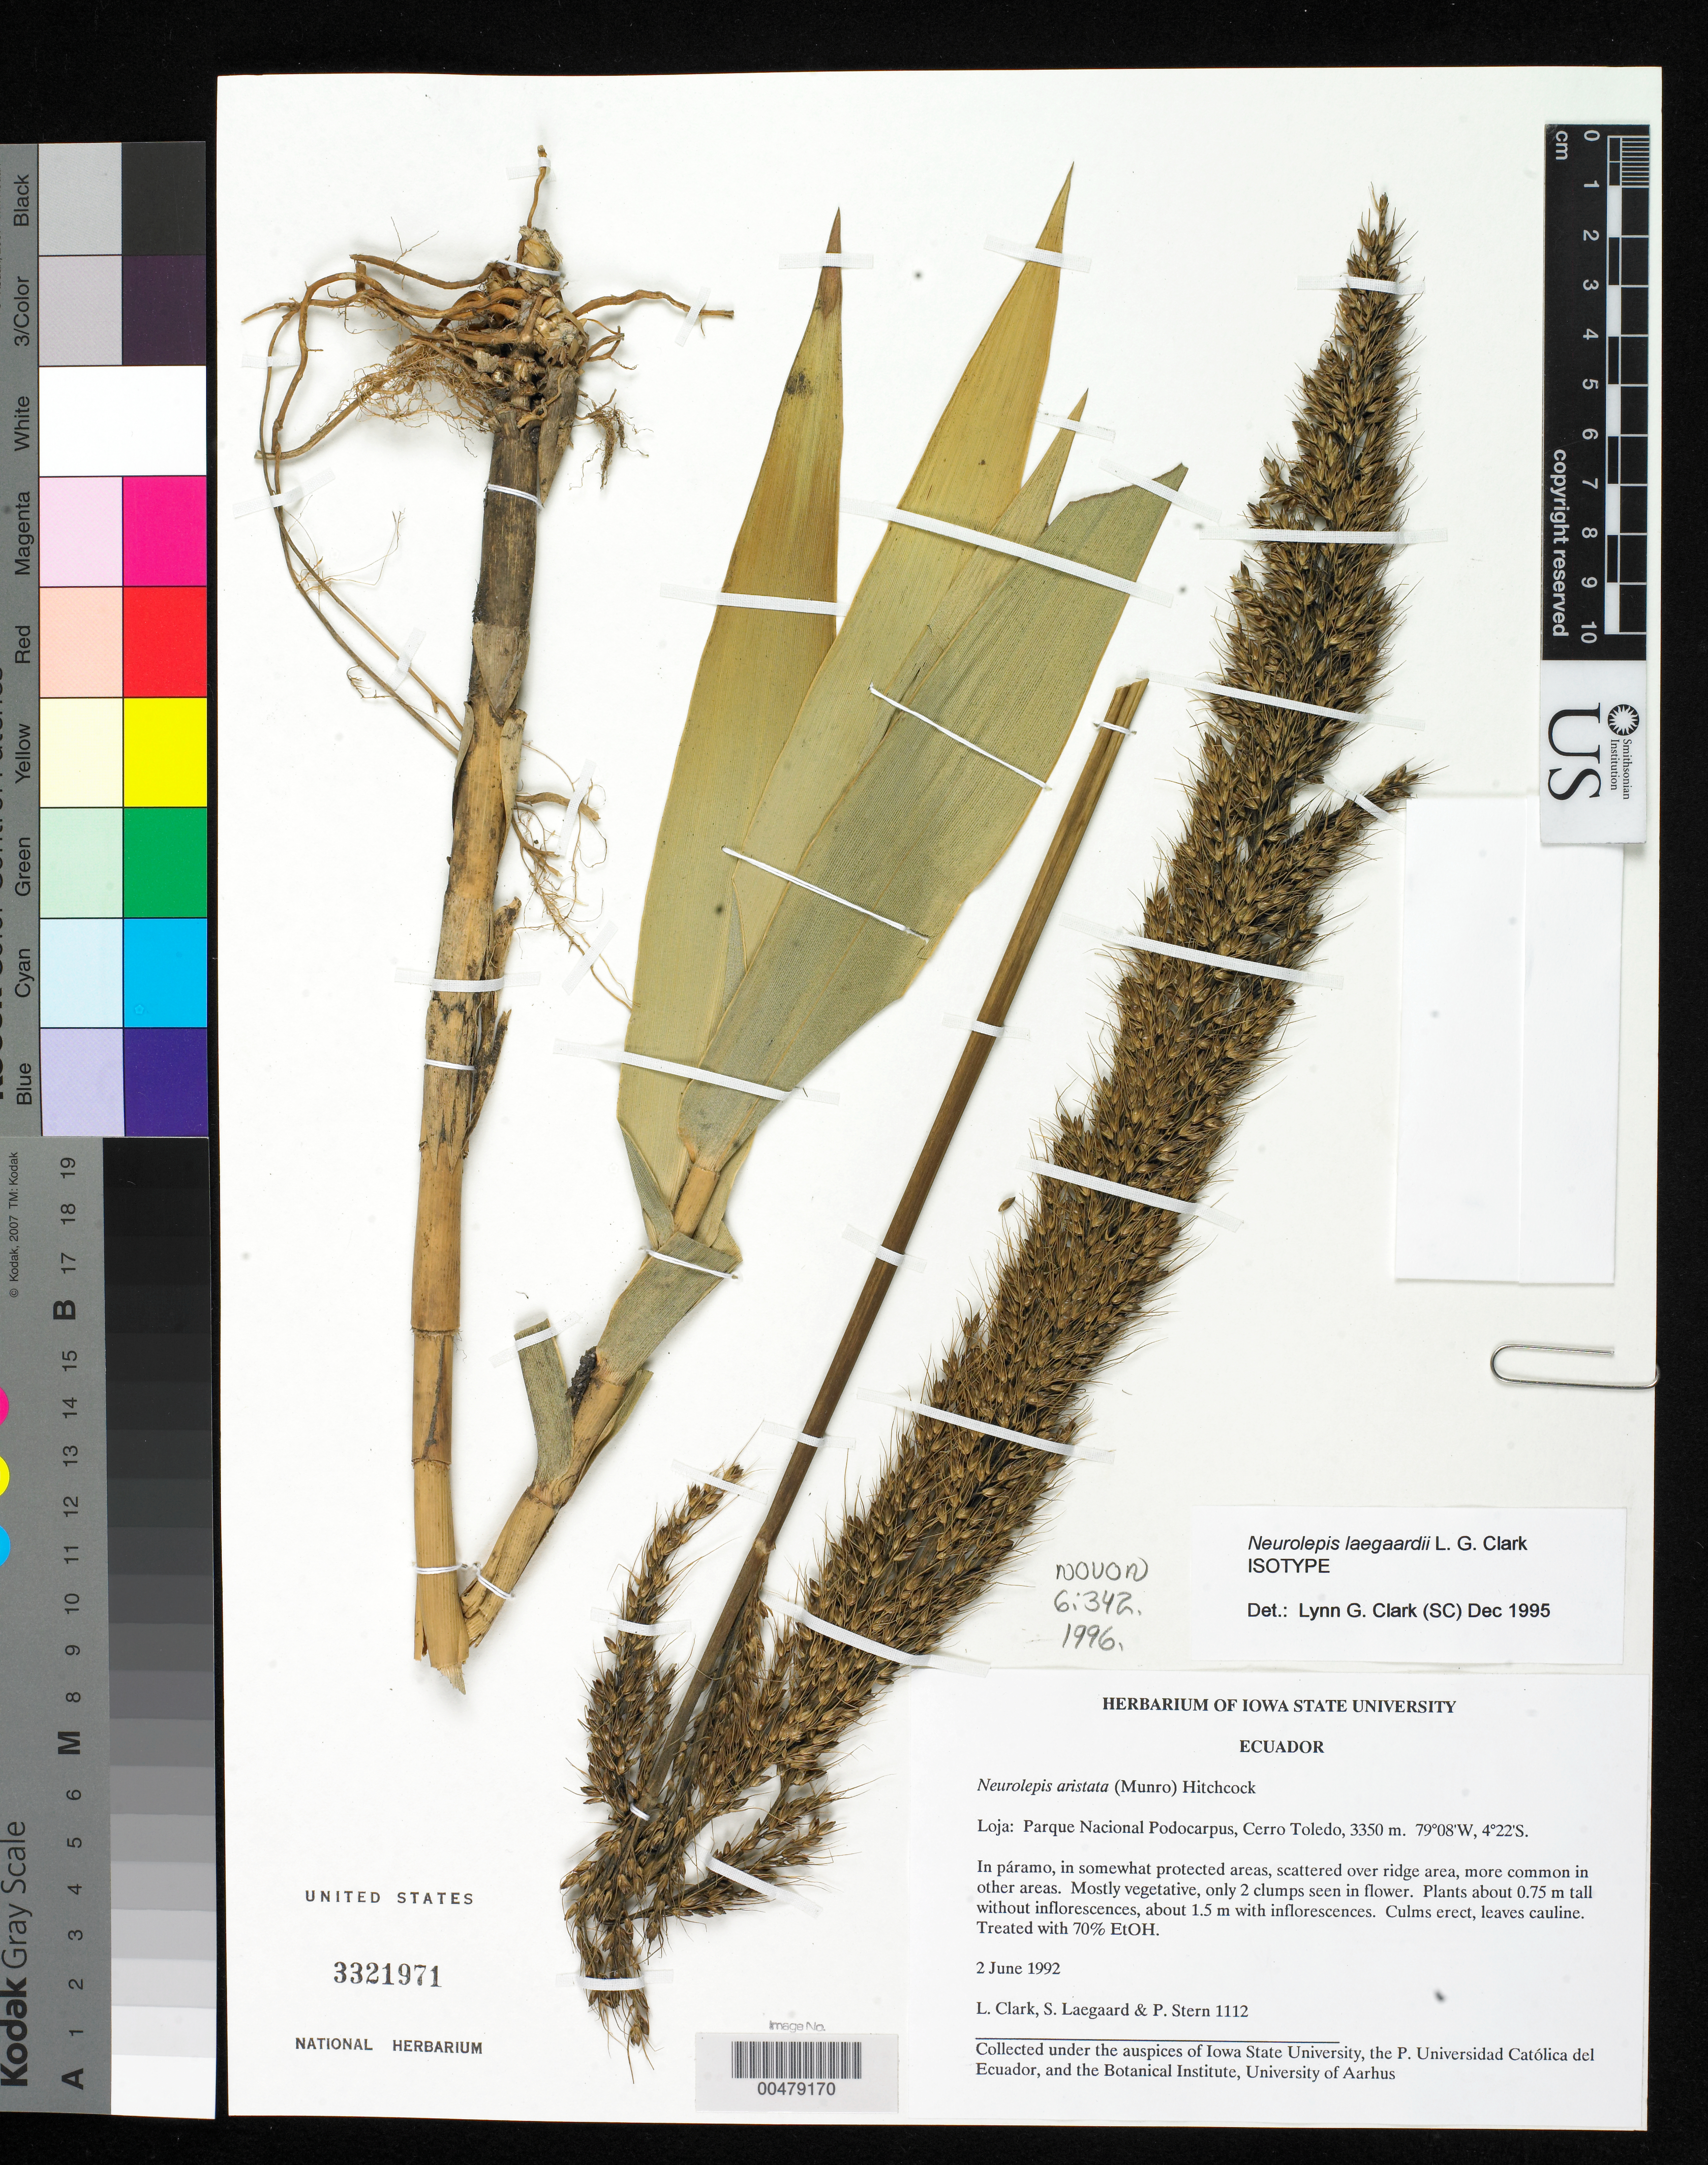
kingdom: Plantae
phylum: Tracheophyta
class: Liliopsida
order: Poales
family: Poaceae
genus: Neurolepis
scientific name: Neurolepis laegaardii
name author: L.G. Clark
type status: Isotype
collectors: L. G. Clark, S. Lægaard & P. Stern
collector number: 1112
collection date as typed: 02 Jun 1992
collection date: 1992-06-02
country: Ecuador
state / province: Loja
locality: Parque Nacional Podocarpus, Cerro Toledo.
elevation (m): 3350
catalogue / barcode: US 3321971